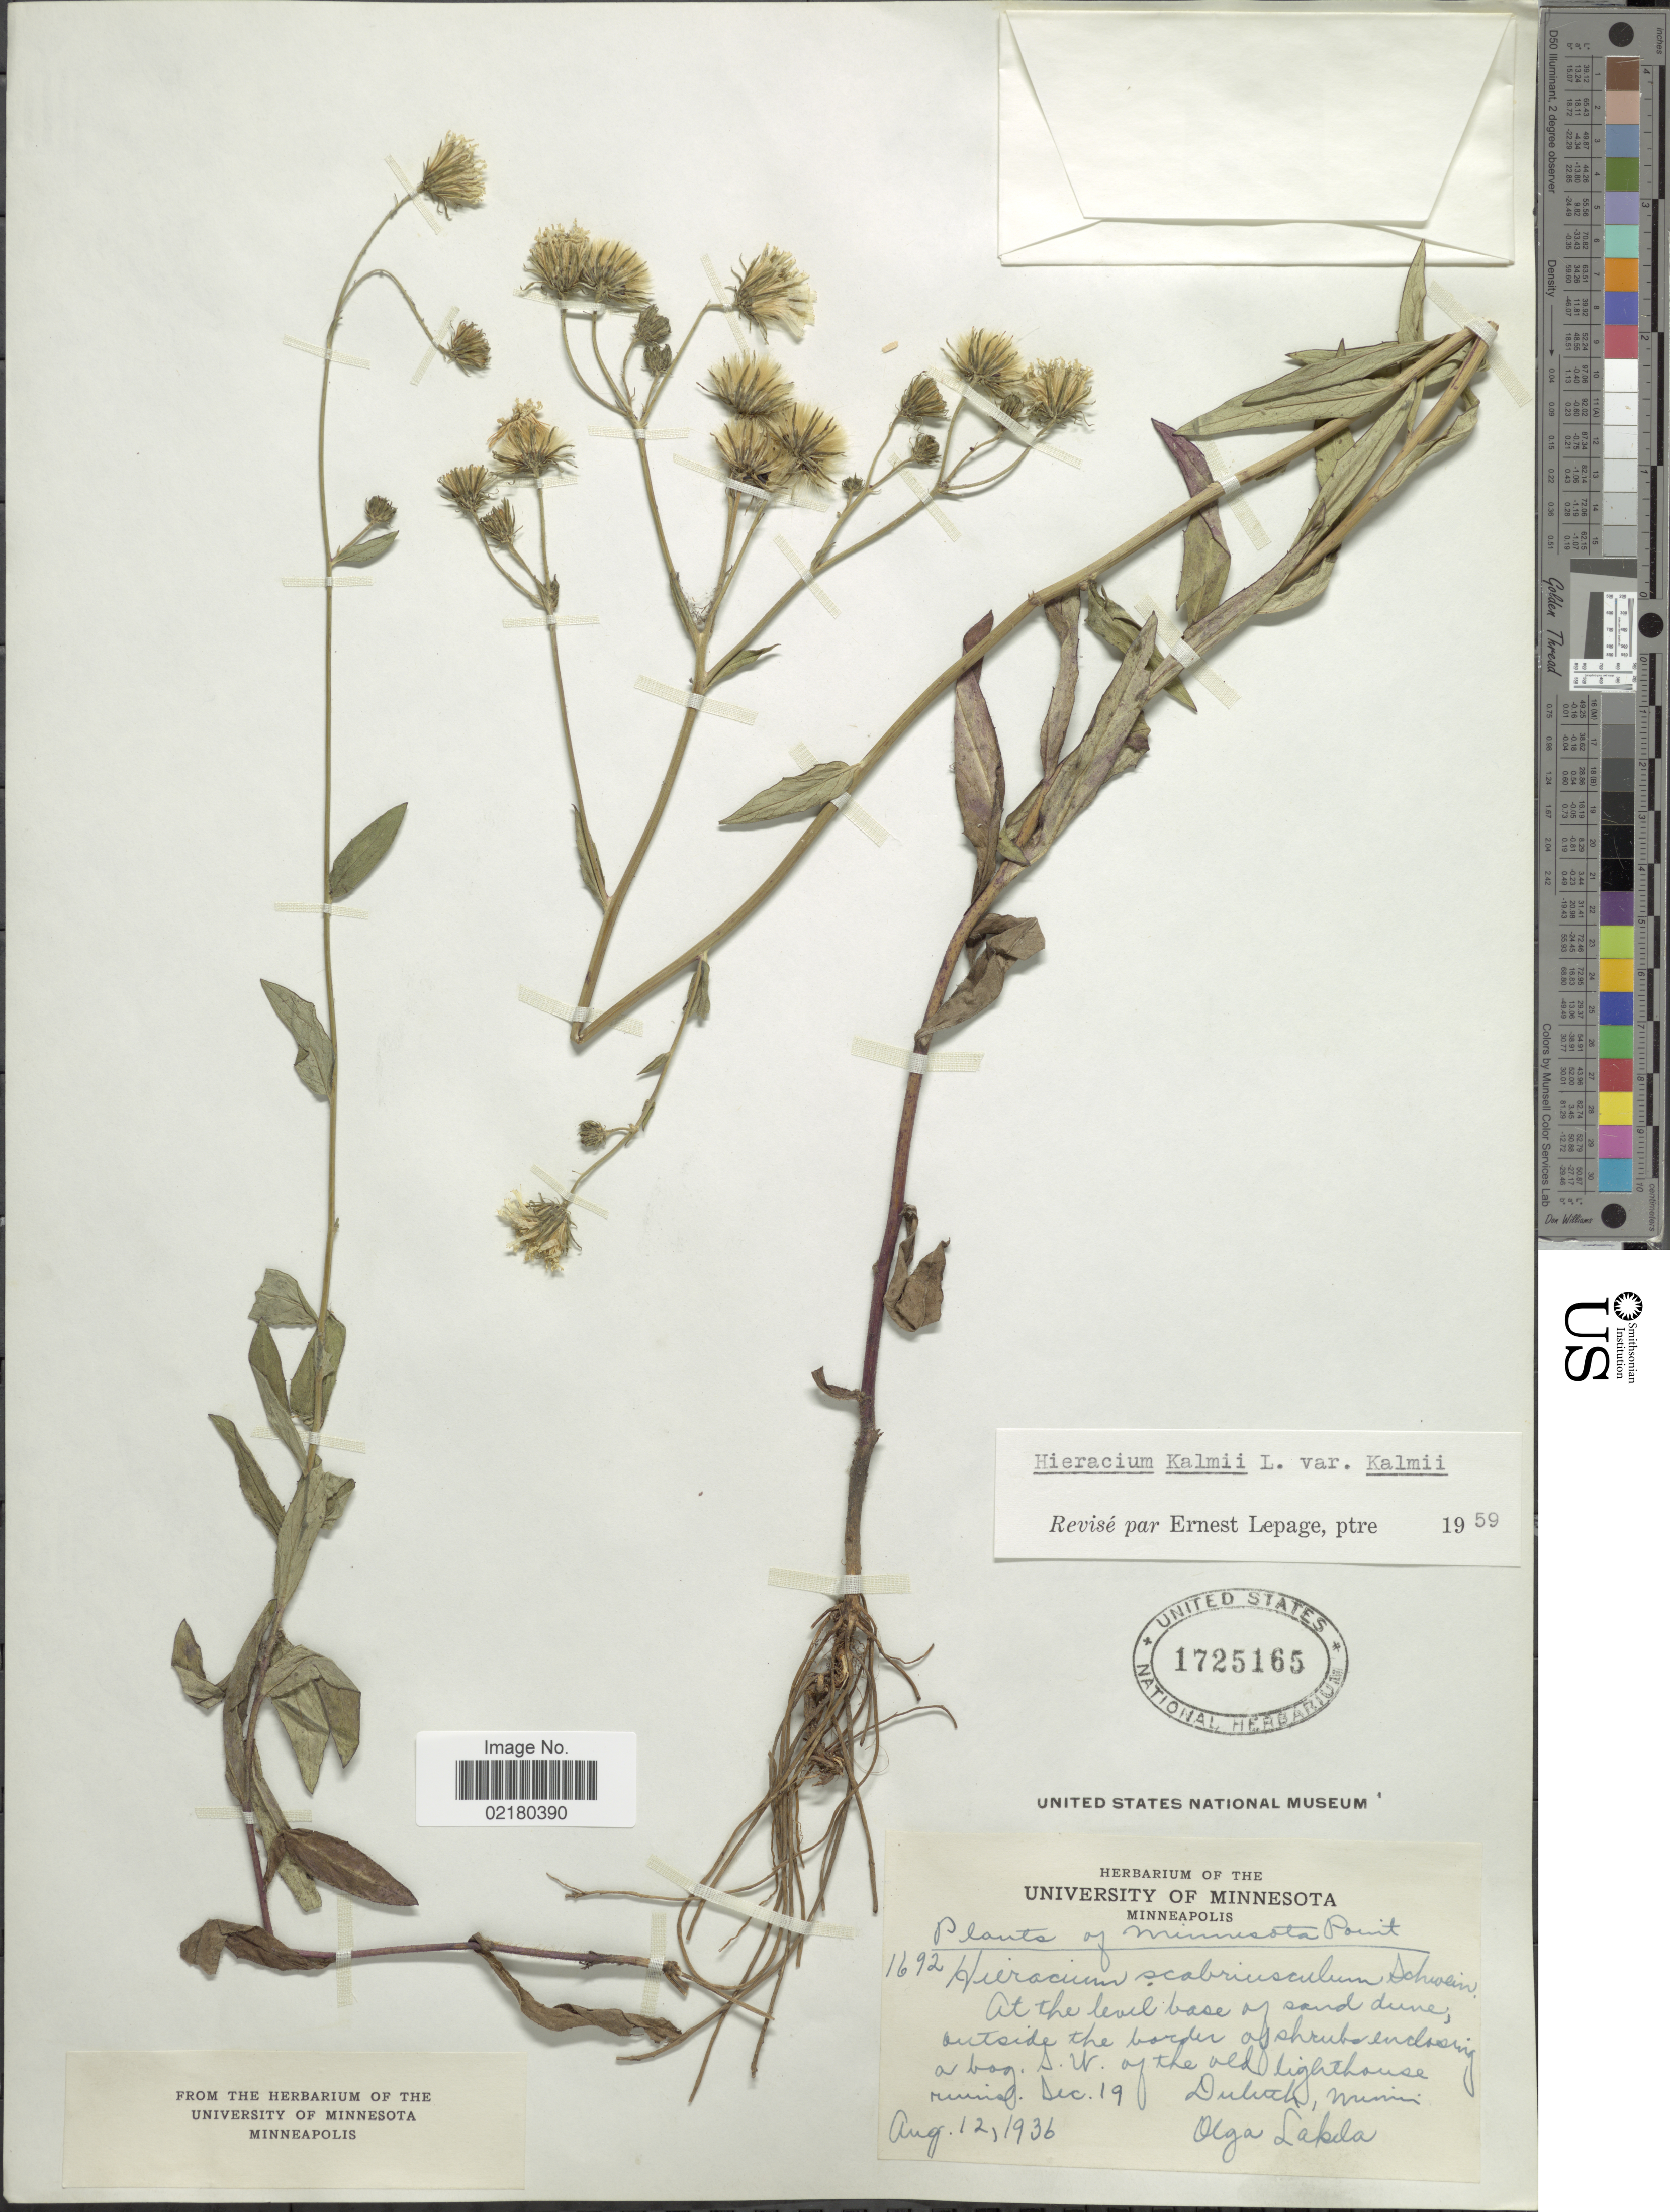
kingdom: Plantae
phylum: Tracheophyta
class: Magnoliopsida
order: Asterales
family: Asteraceae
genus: Hieracium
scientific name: Hieracium umbellatum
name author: L.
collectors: O. K. Lakela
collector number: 1692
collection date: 1936-08-12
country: United States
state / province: Minnesota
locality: At the level base of sand dune, outside the border of shrubs enclosing a bog, S.W. of the old lighthouse ruins, Duluth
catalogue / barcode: US 1725165